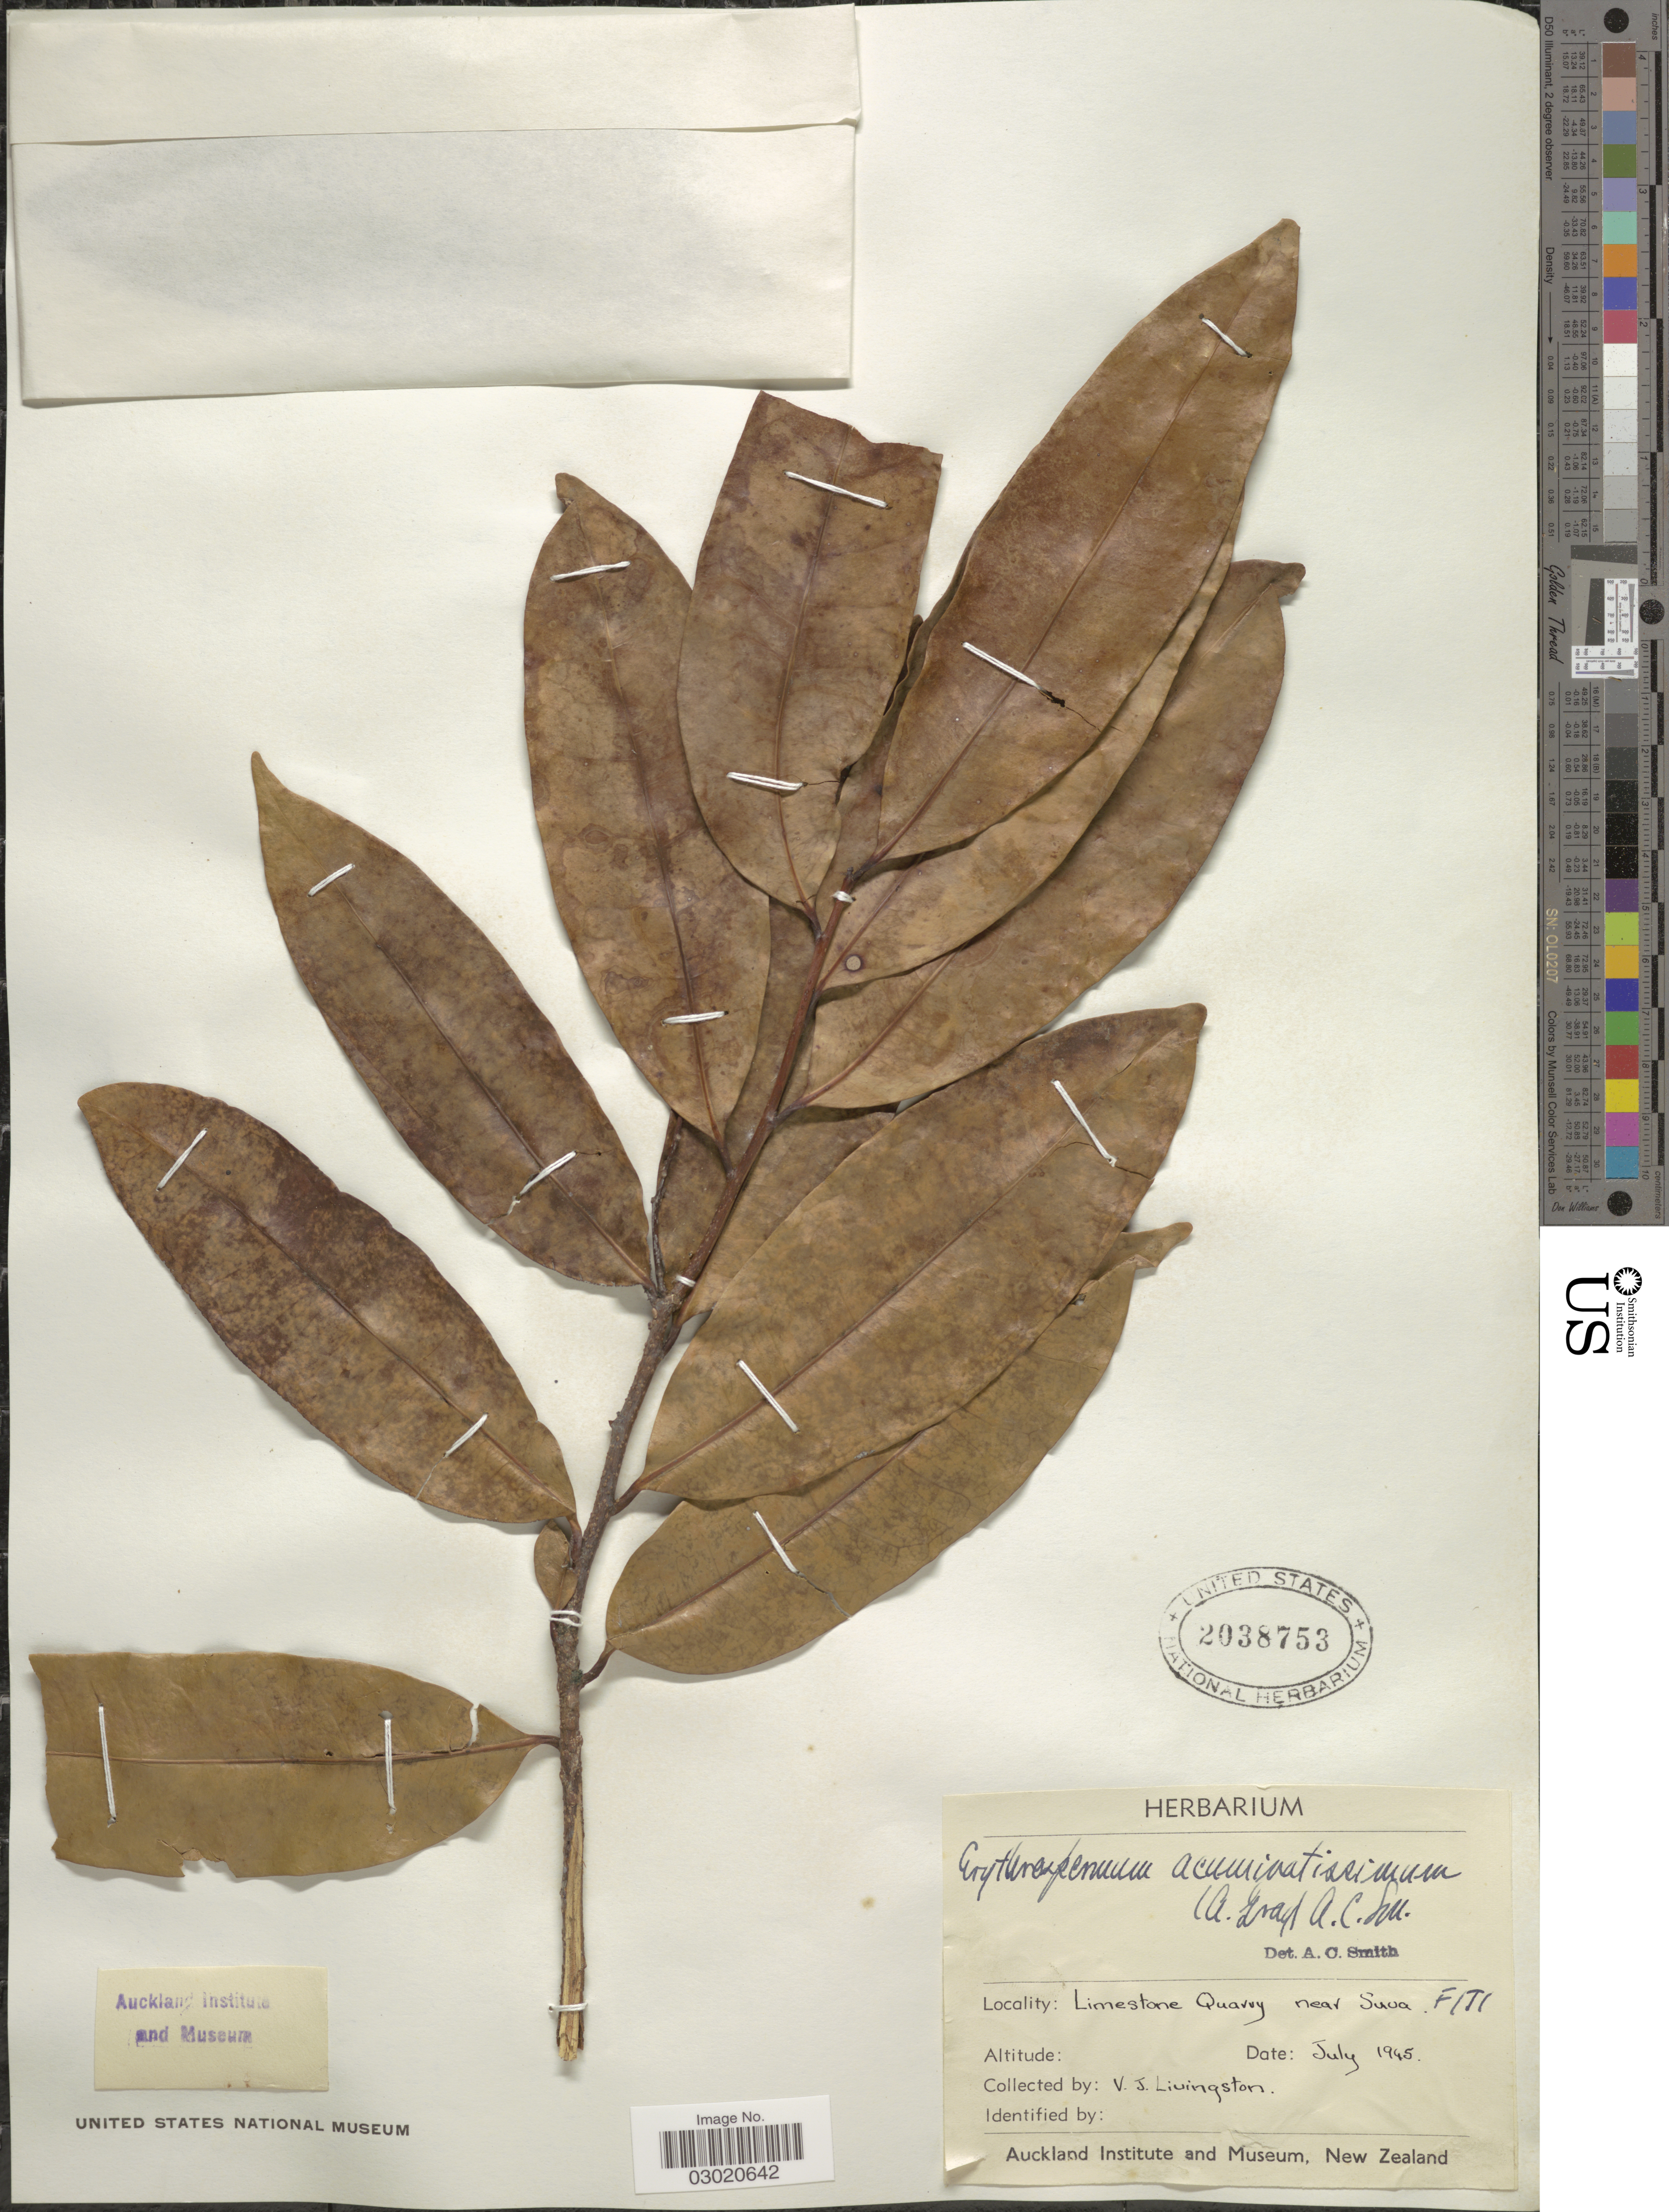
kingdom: Plantae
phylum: Tracheophyta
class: Magnoliopsida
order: Malpighiales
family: Achariaceae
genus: Erythrospermum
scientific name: Erythrospermum acuminatissimum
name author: (A. Gray) A.C. Sm.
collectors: V. Livingston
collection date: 1945-07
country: Fiji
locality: Limestone Quarry near Suva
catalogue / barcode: US 2038753